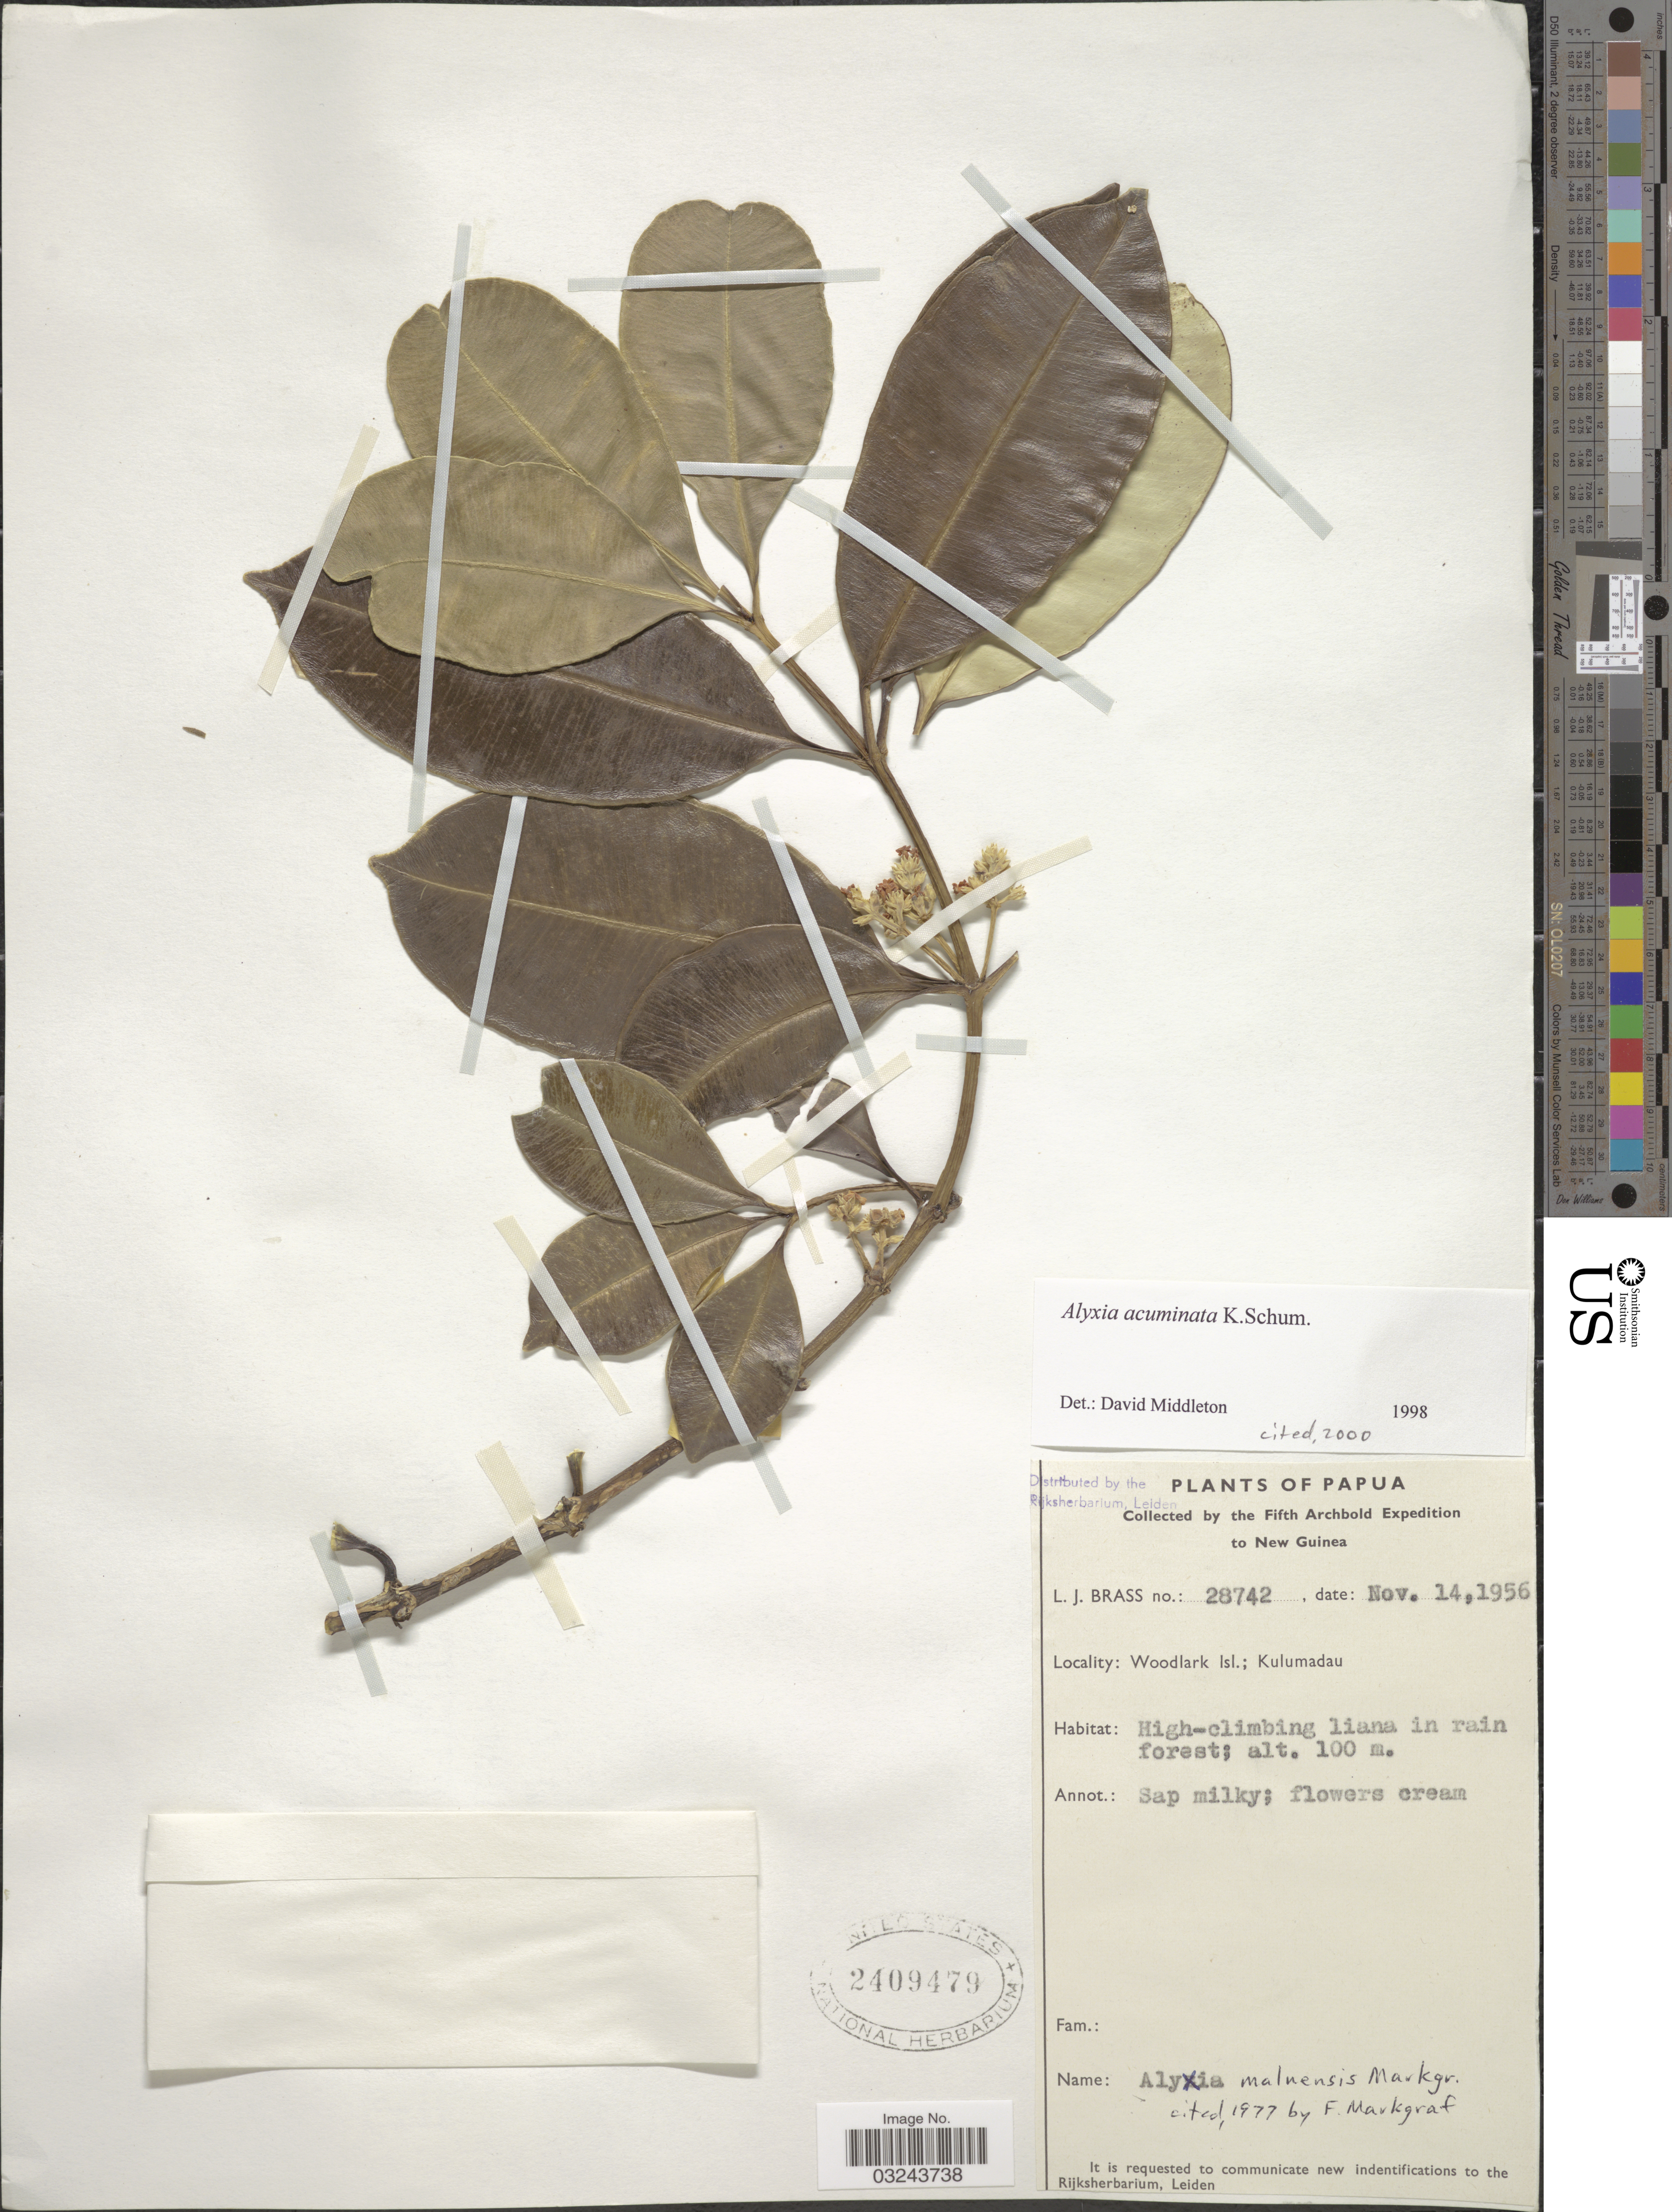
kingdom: Plantae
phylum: Tracheophyta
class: Magnoliopsida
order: Gentianales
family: Apocynaceae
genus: Alyxia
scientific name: Alyxia acuminata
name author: K. Schum.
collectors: L. J. Brass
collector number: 28742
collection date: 1956-11-14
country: Papua New Guinea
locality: Papua. New Guinea. Woodlark Isl.; Kulumadau.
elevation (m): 100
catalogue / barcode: US 2409479